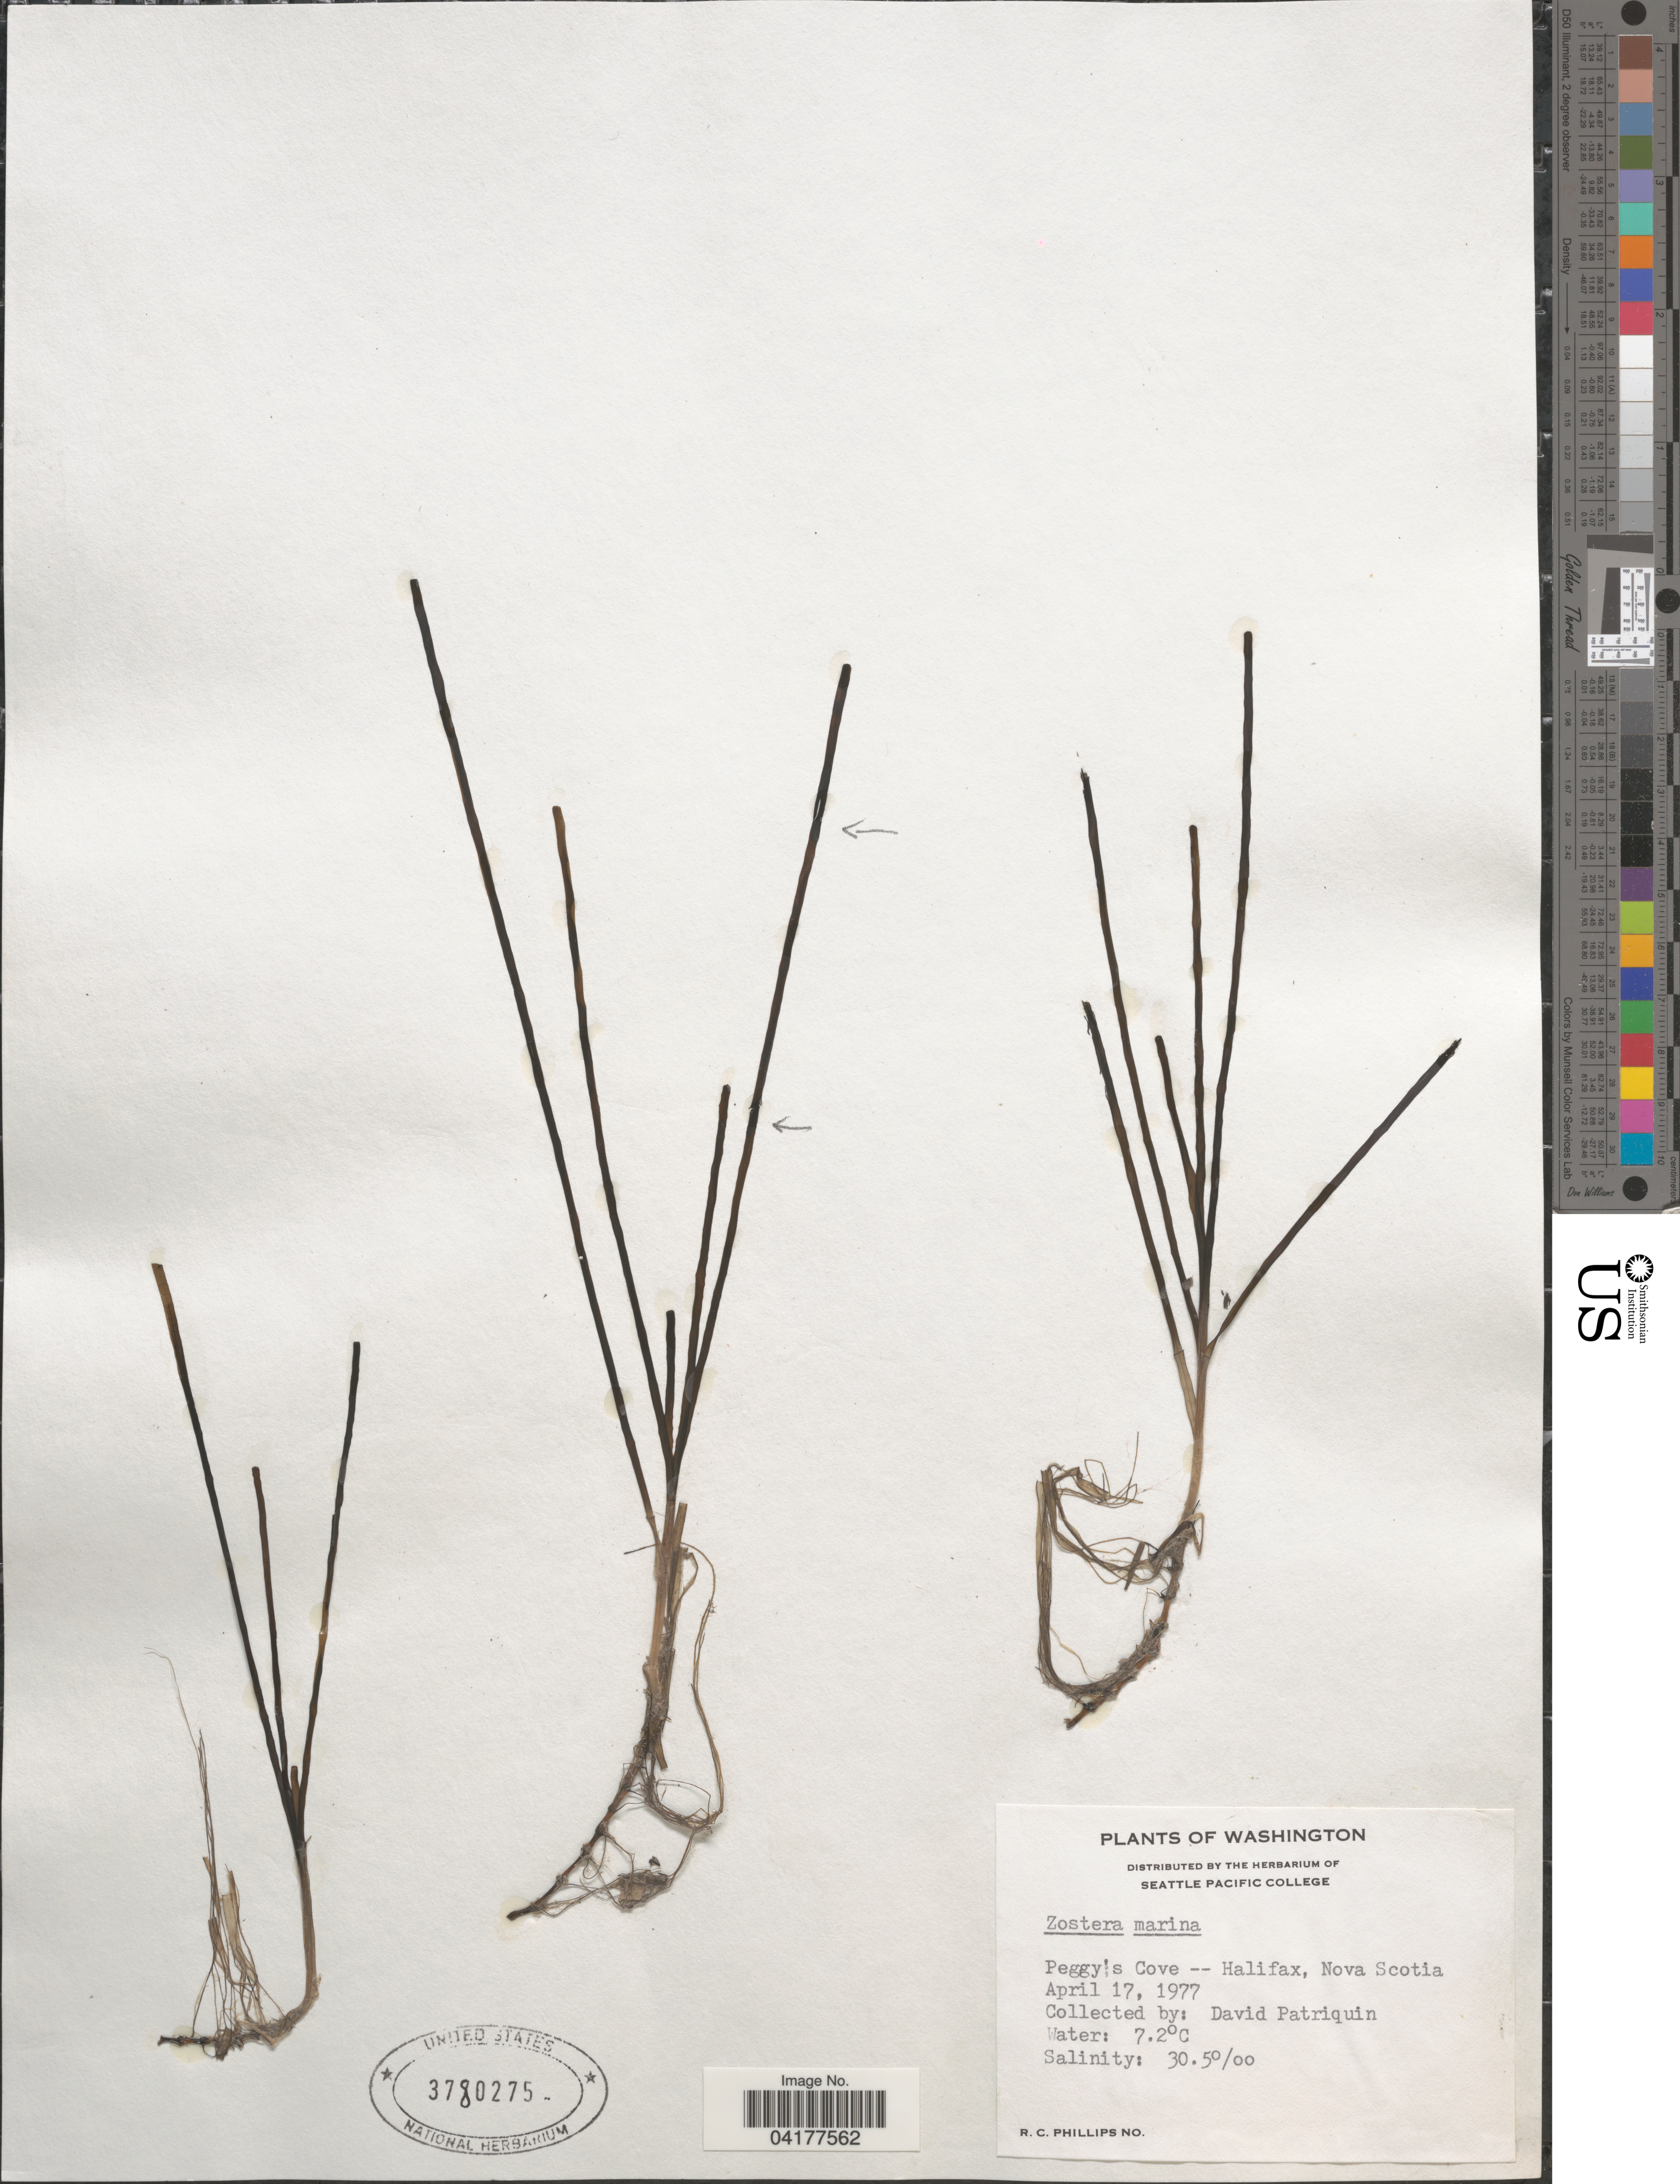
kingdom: Plantae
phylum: Tracheophyta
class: Liliopsida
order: Alismatales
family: Zosteraceae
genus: Zostera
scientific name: Zostera marina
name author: L.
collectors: D. Patriquin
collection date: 1977-04-17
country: Canada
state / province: Nova Scotia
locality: Peggy's Cove -- Halifax.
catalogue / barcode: US 3780275